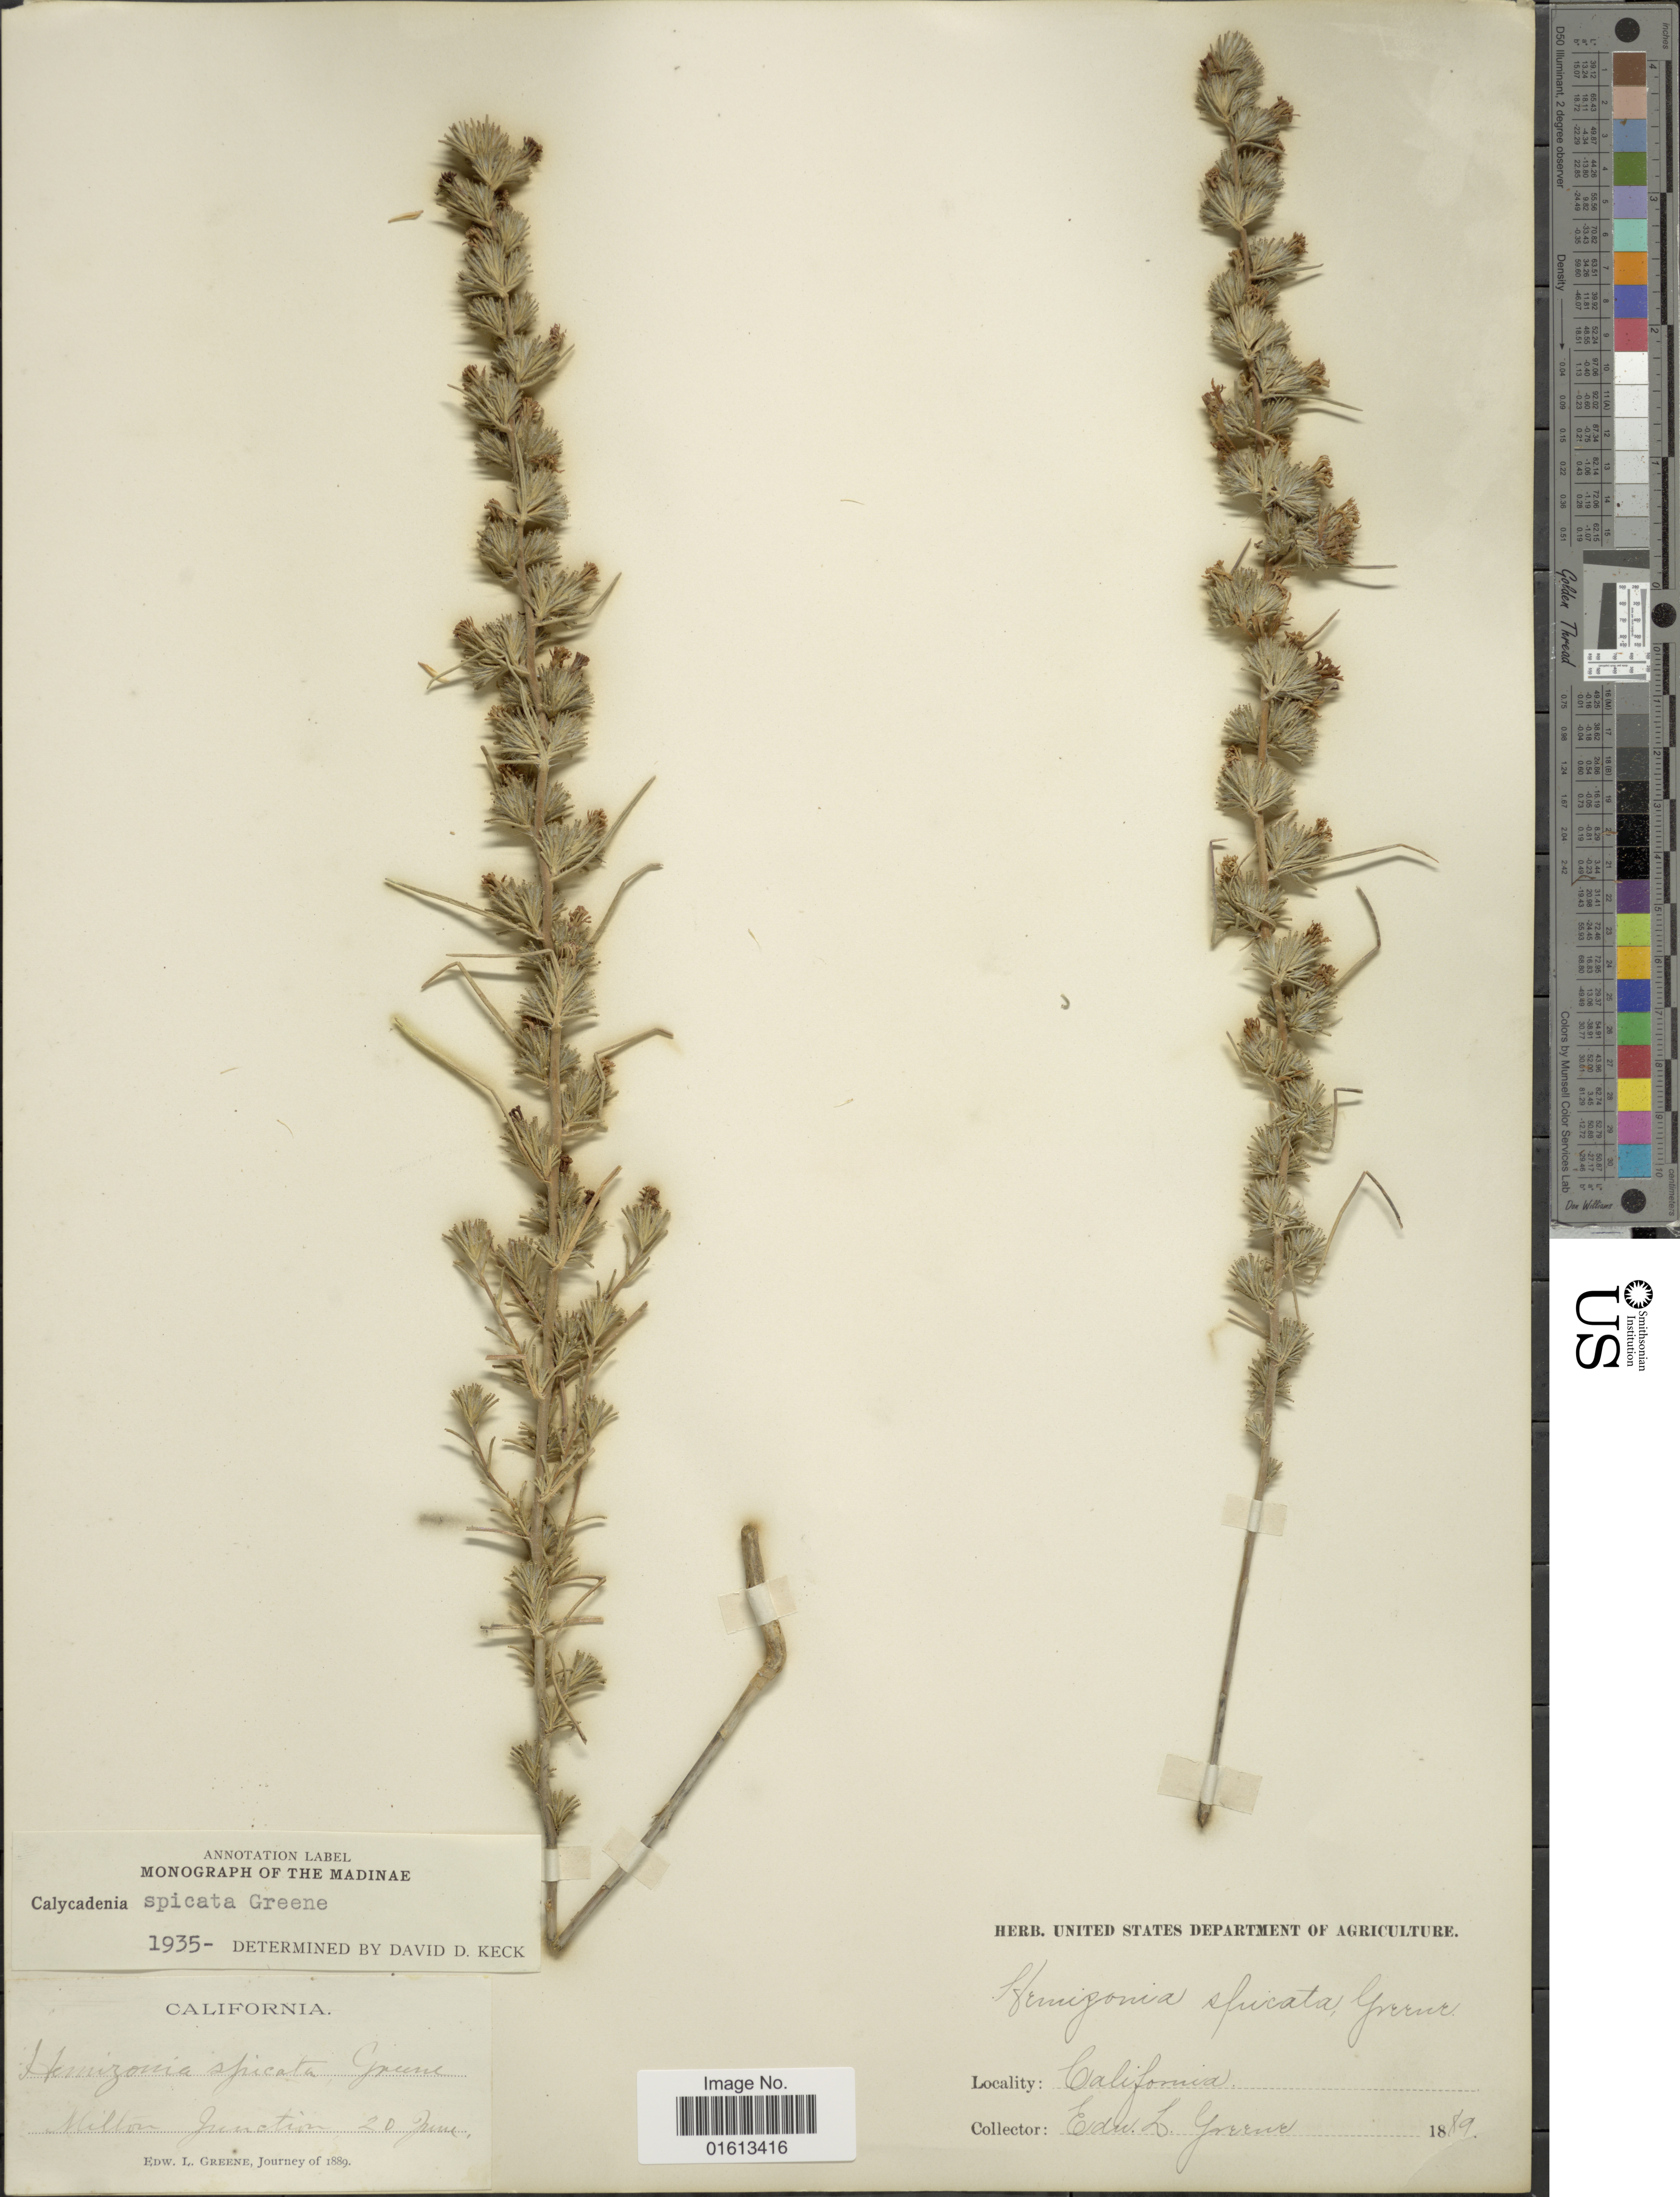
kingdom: Plantae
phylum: Tracheophyta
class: Magnoliopsida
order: Asterales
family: Asteraceae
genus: Calycadenia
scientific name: Calycadenia spicata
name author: (Greene) Greene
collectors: E. L. Greene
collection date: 1889-06-20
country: United States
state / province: California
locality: Milton Junction